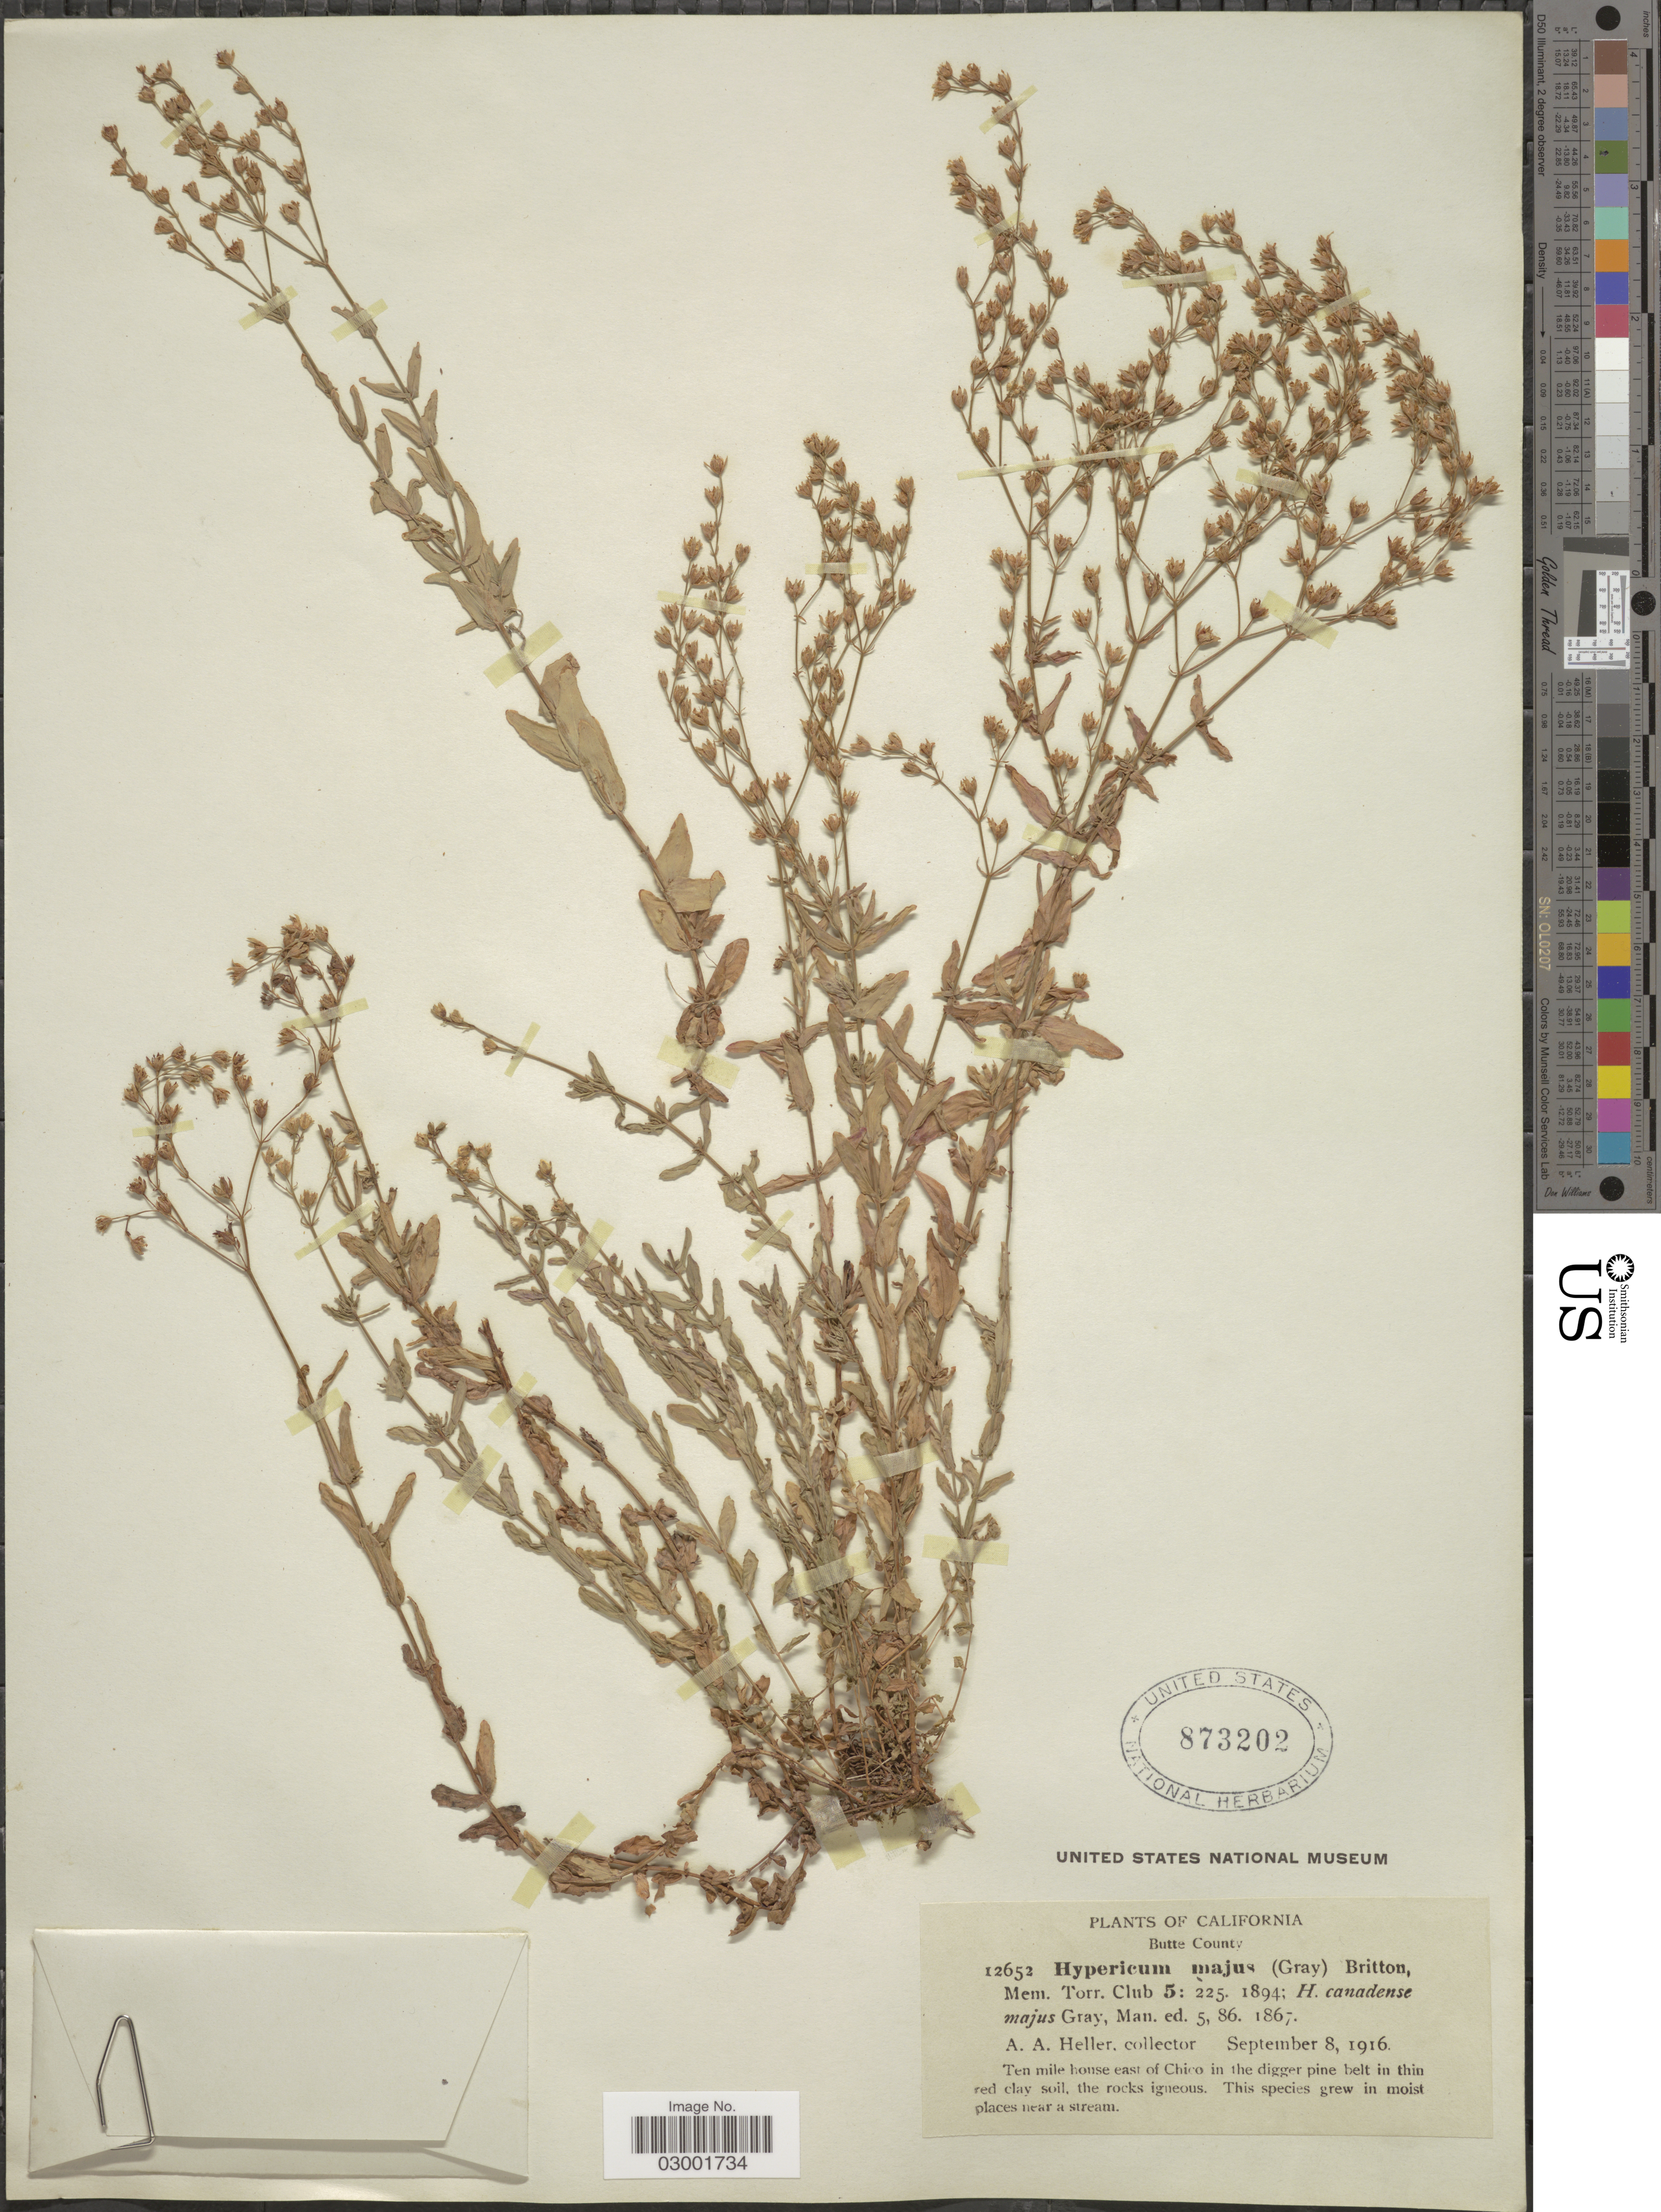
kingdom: Plantae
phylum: Tracheophyta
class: Magnoliopsida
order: Malpighiales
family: Hypericaceae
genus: Hypericum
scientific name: Hypericum majus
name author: (A. Gray) Britton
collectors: A. A. Heller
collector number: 12652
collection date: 1916-09-08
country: United States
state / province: California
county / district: Butte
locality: Butte County. Ten mile house east of Chico in the digger pine belt in thin red clay soil.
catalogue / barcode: US 873202